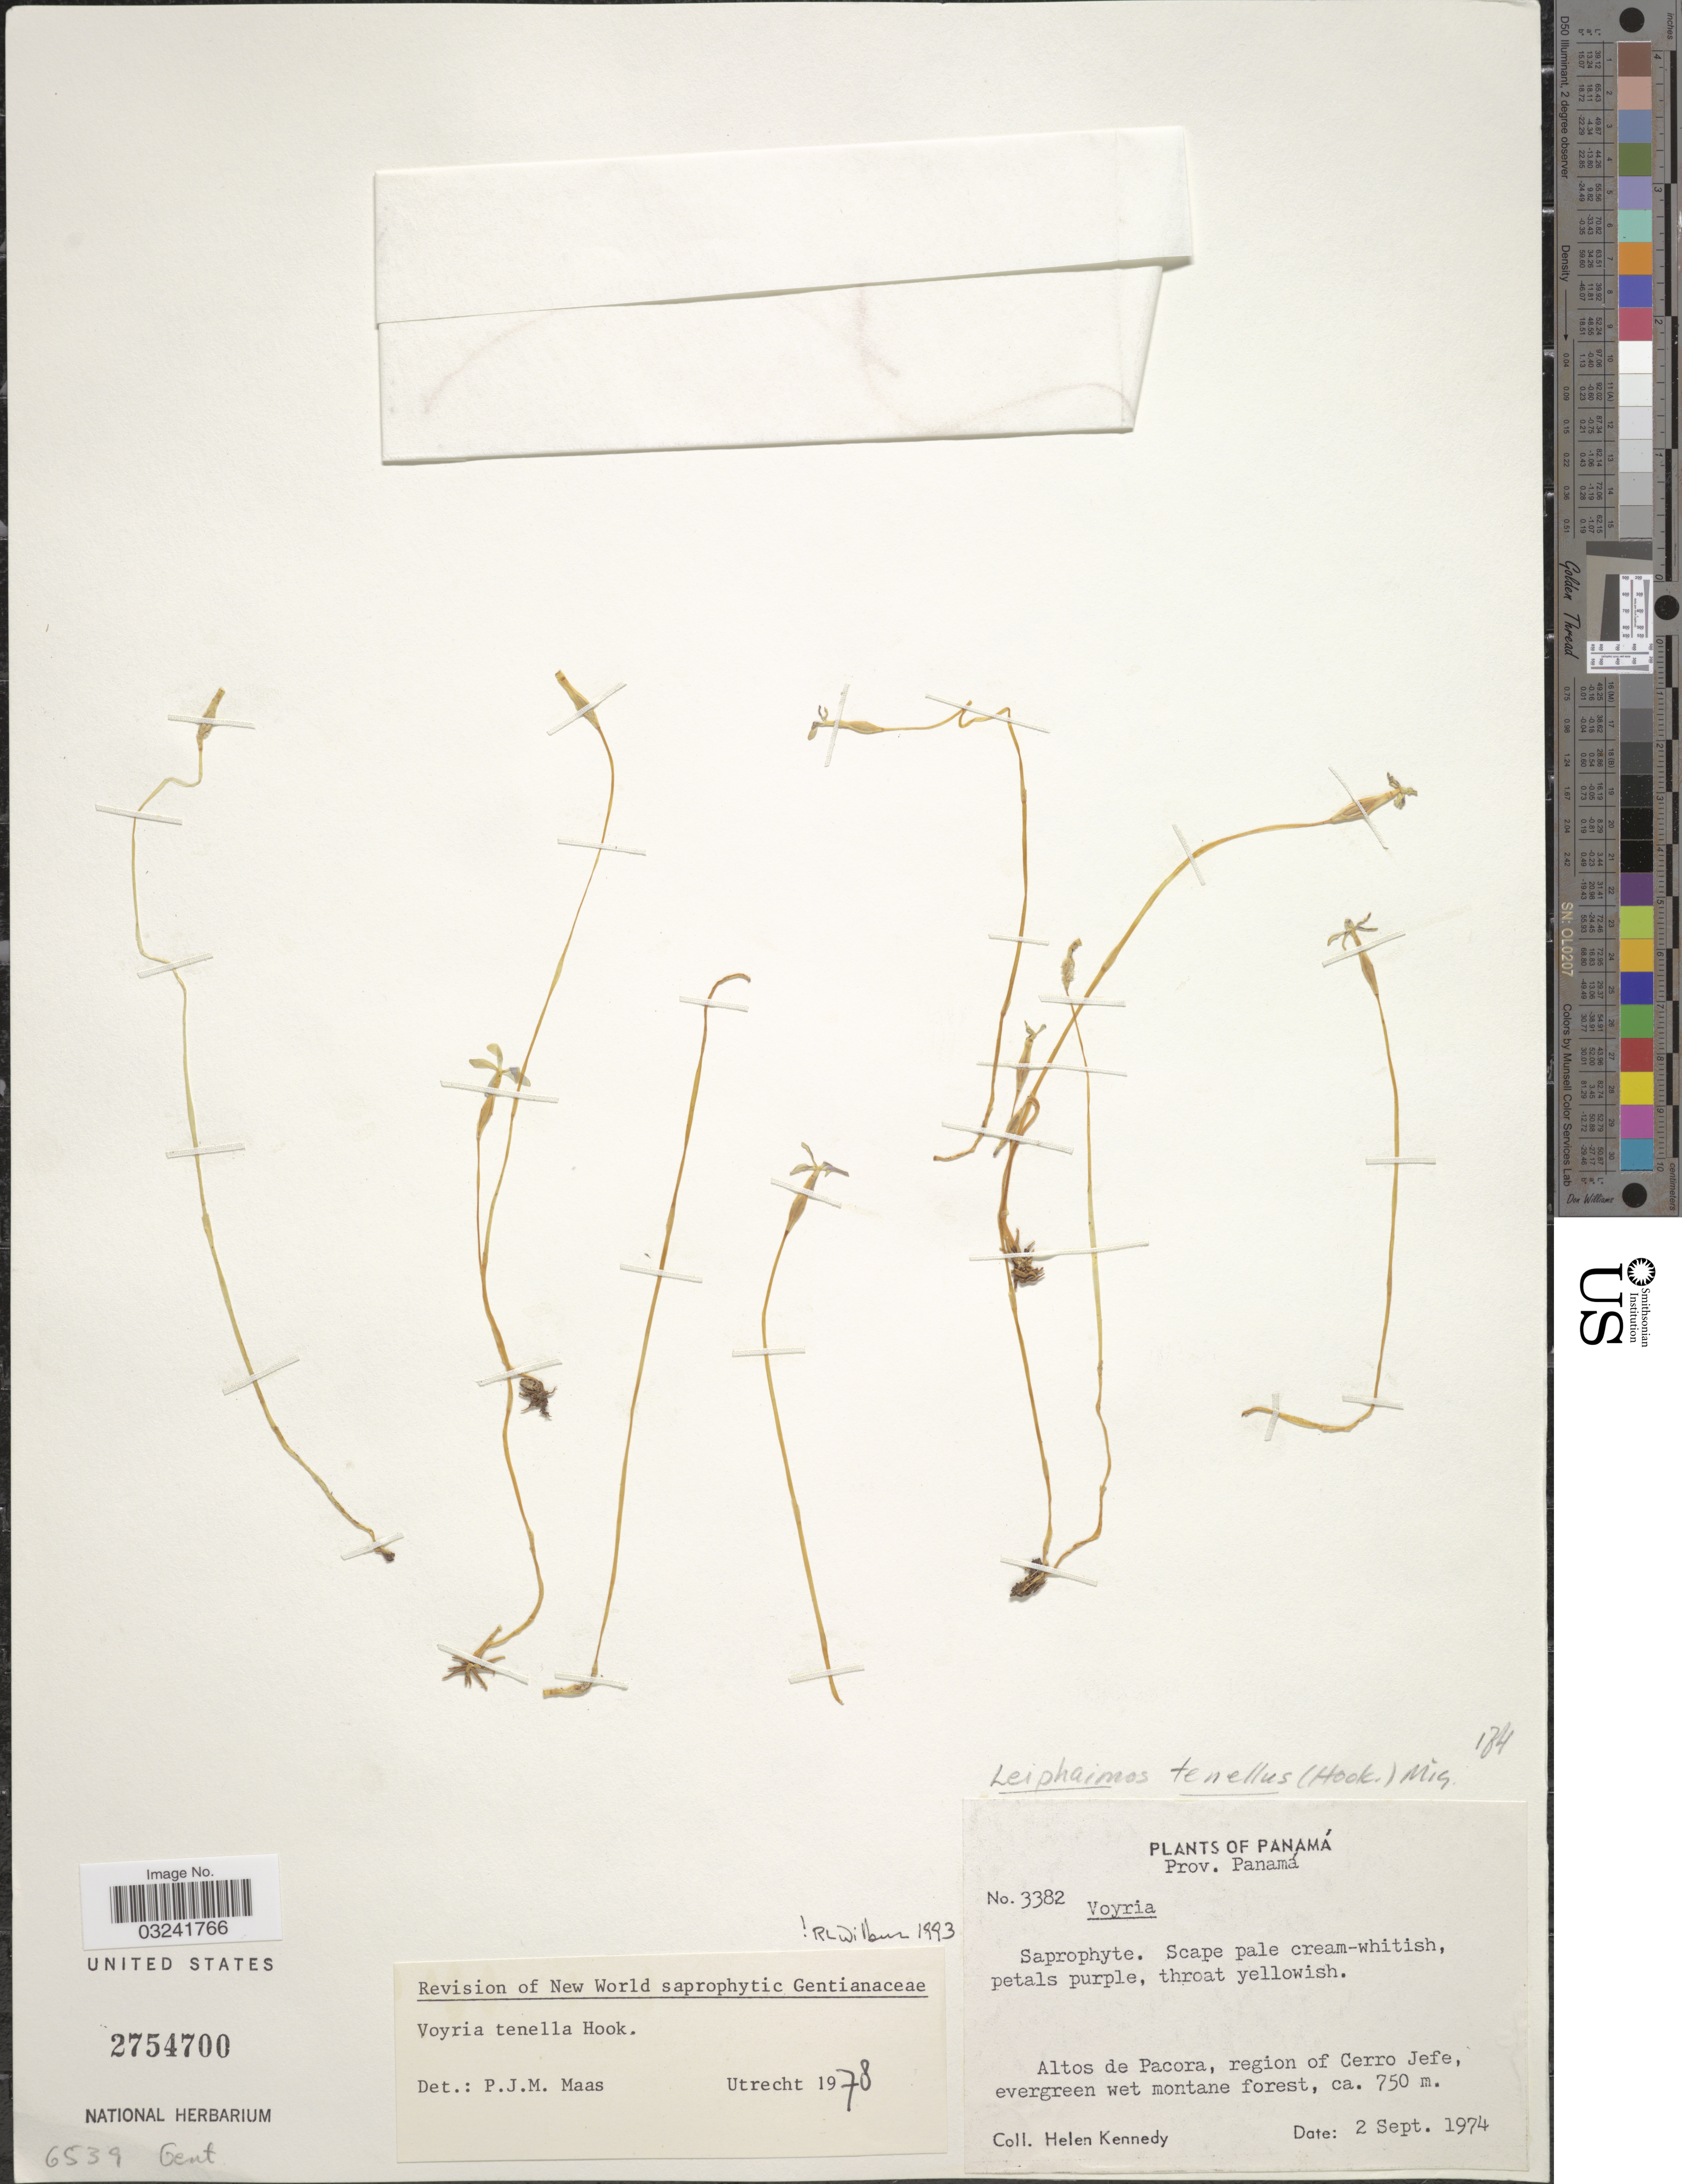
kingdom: Plantae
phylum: Tracheophyta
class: Magnoliopsida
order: Gentianales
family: Gentianaceae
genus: Voyria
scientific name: Voyria tenella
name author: Guilding ex Hook.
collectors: H. Kennedy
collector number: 3382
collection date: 1974-09-02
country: Panama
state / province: Panamá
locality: Altos de Pacora, region of Cerro Jefe, evergreen wet montane forest.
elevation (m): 750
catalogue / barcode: US 2754700